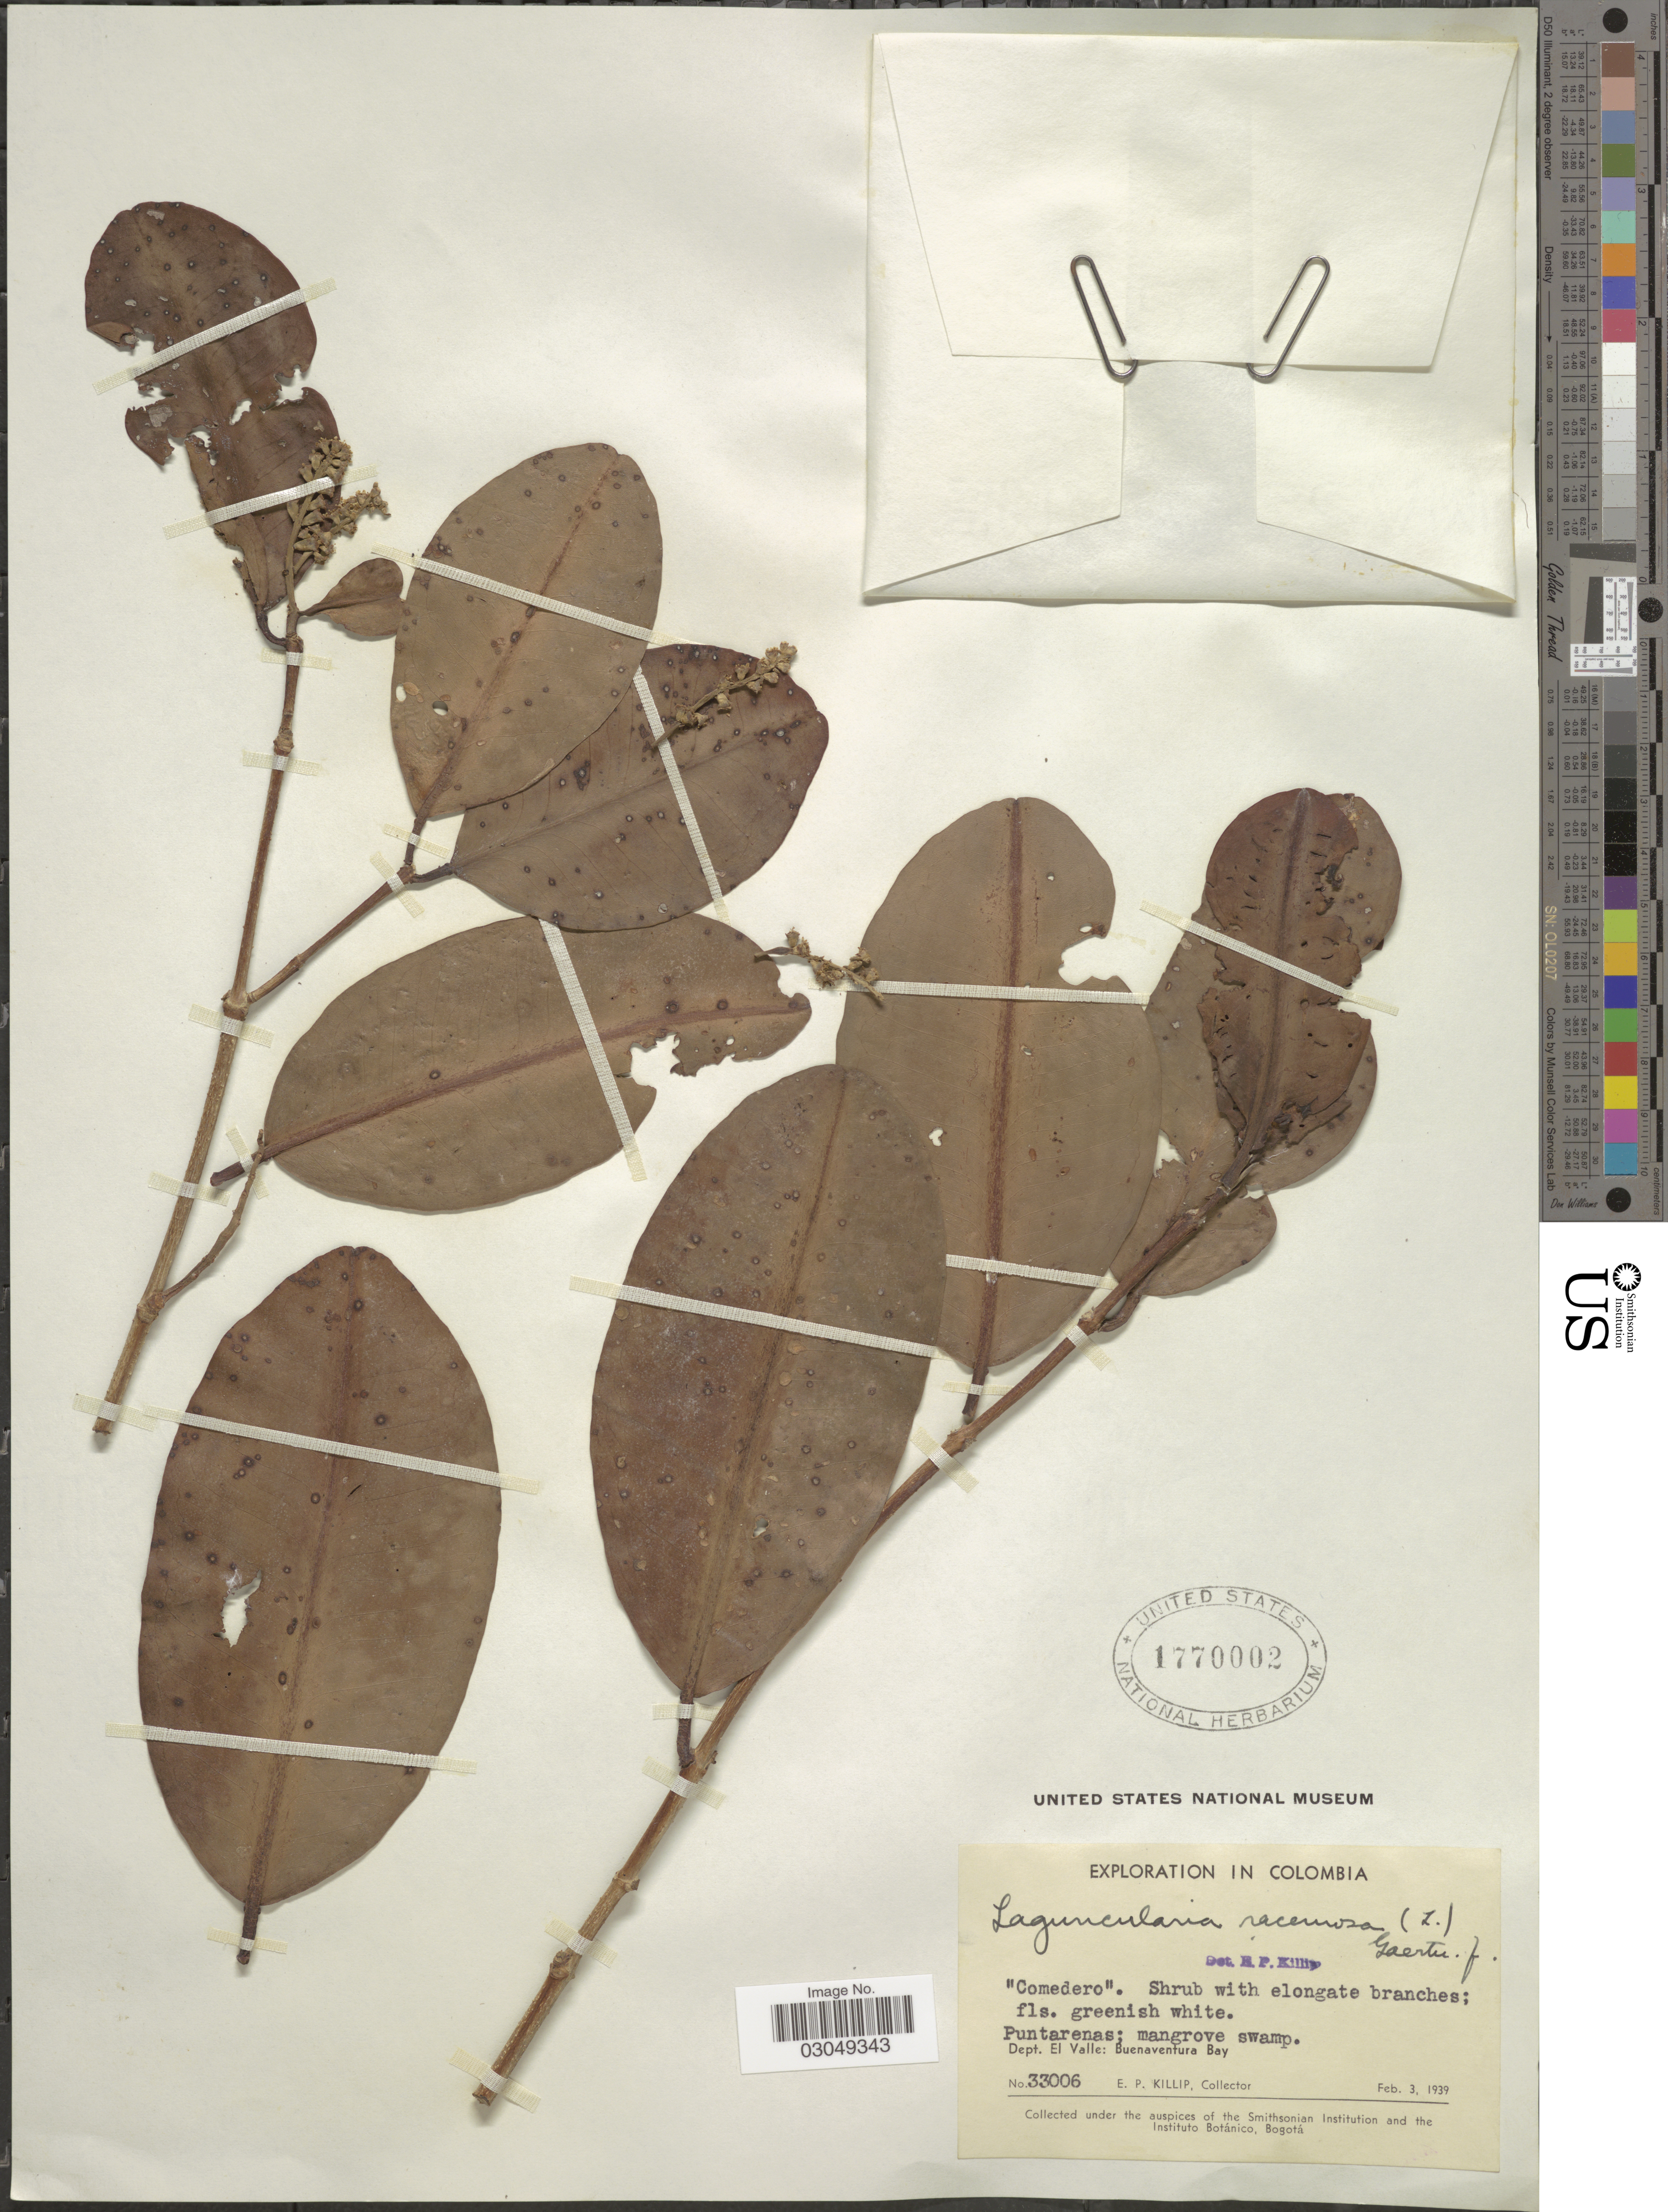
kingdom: Plantae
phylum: Tracheophyta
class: Magnoliopsida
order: Myrtales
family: Combretaceae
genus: Laguncularia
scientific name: Laguncularia racemosa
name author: (L.) C.F. Gaertn.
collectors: E. P. Killip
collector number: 33006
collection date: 1939-02-03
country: Colombia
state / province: Valle del Cauca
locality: Puntarenas; mangrove swamp. Dept. El Valle: Buenaventura Bay.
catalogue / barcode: US 1770002